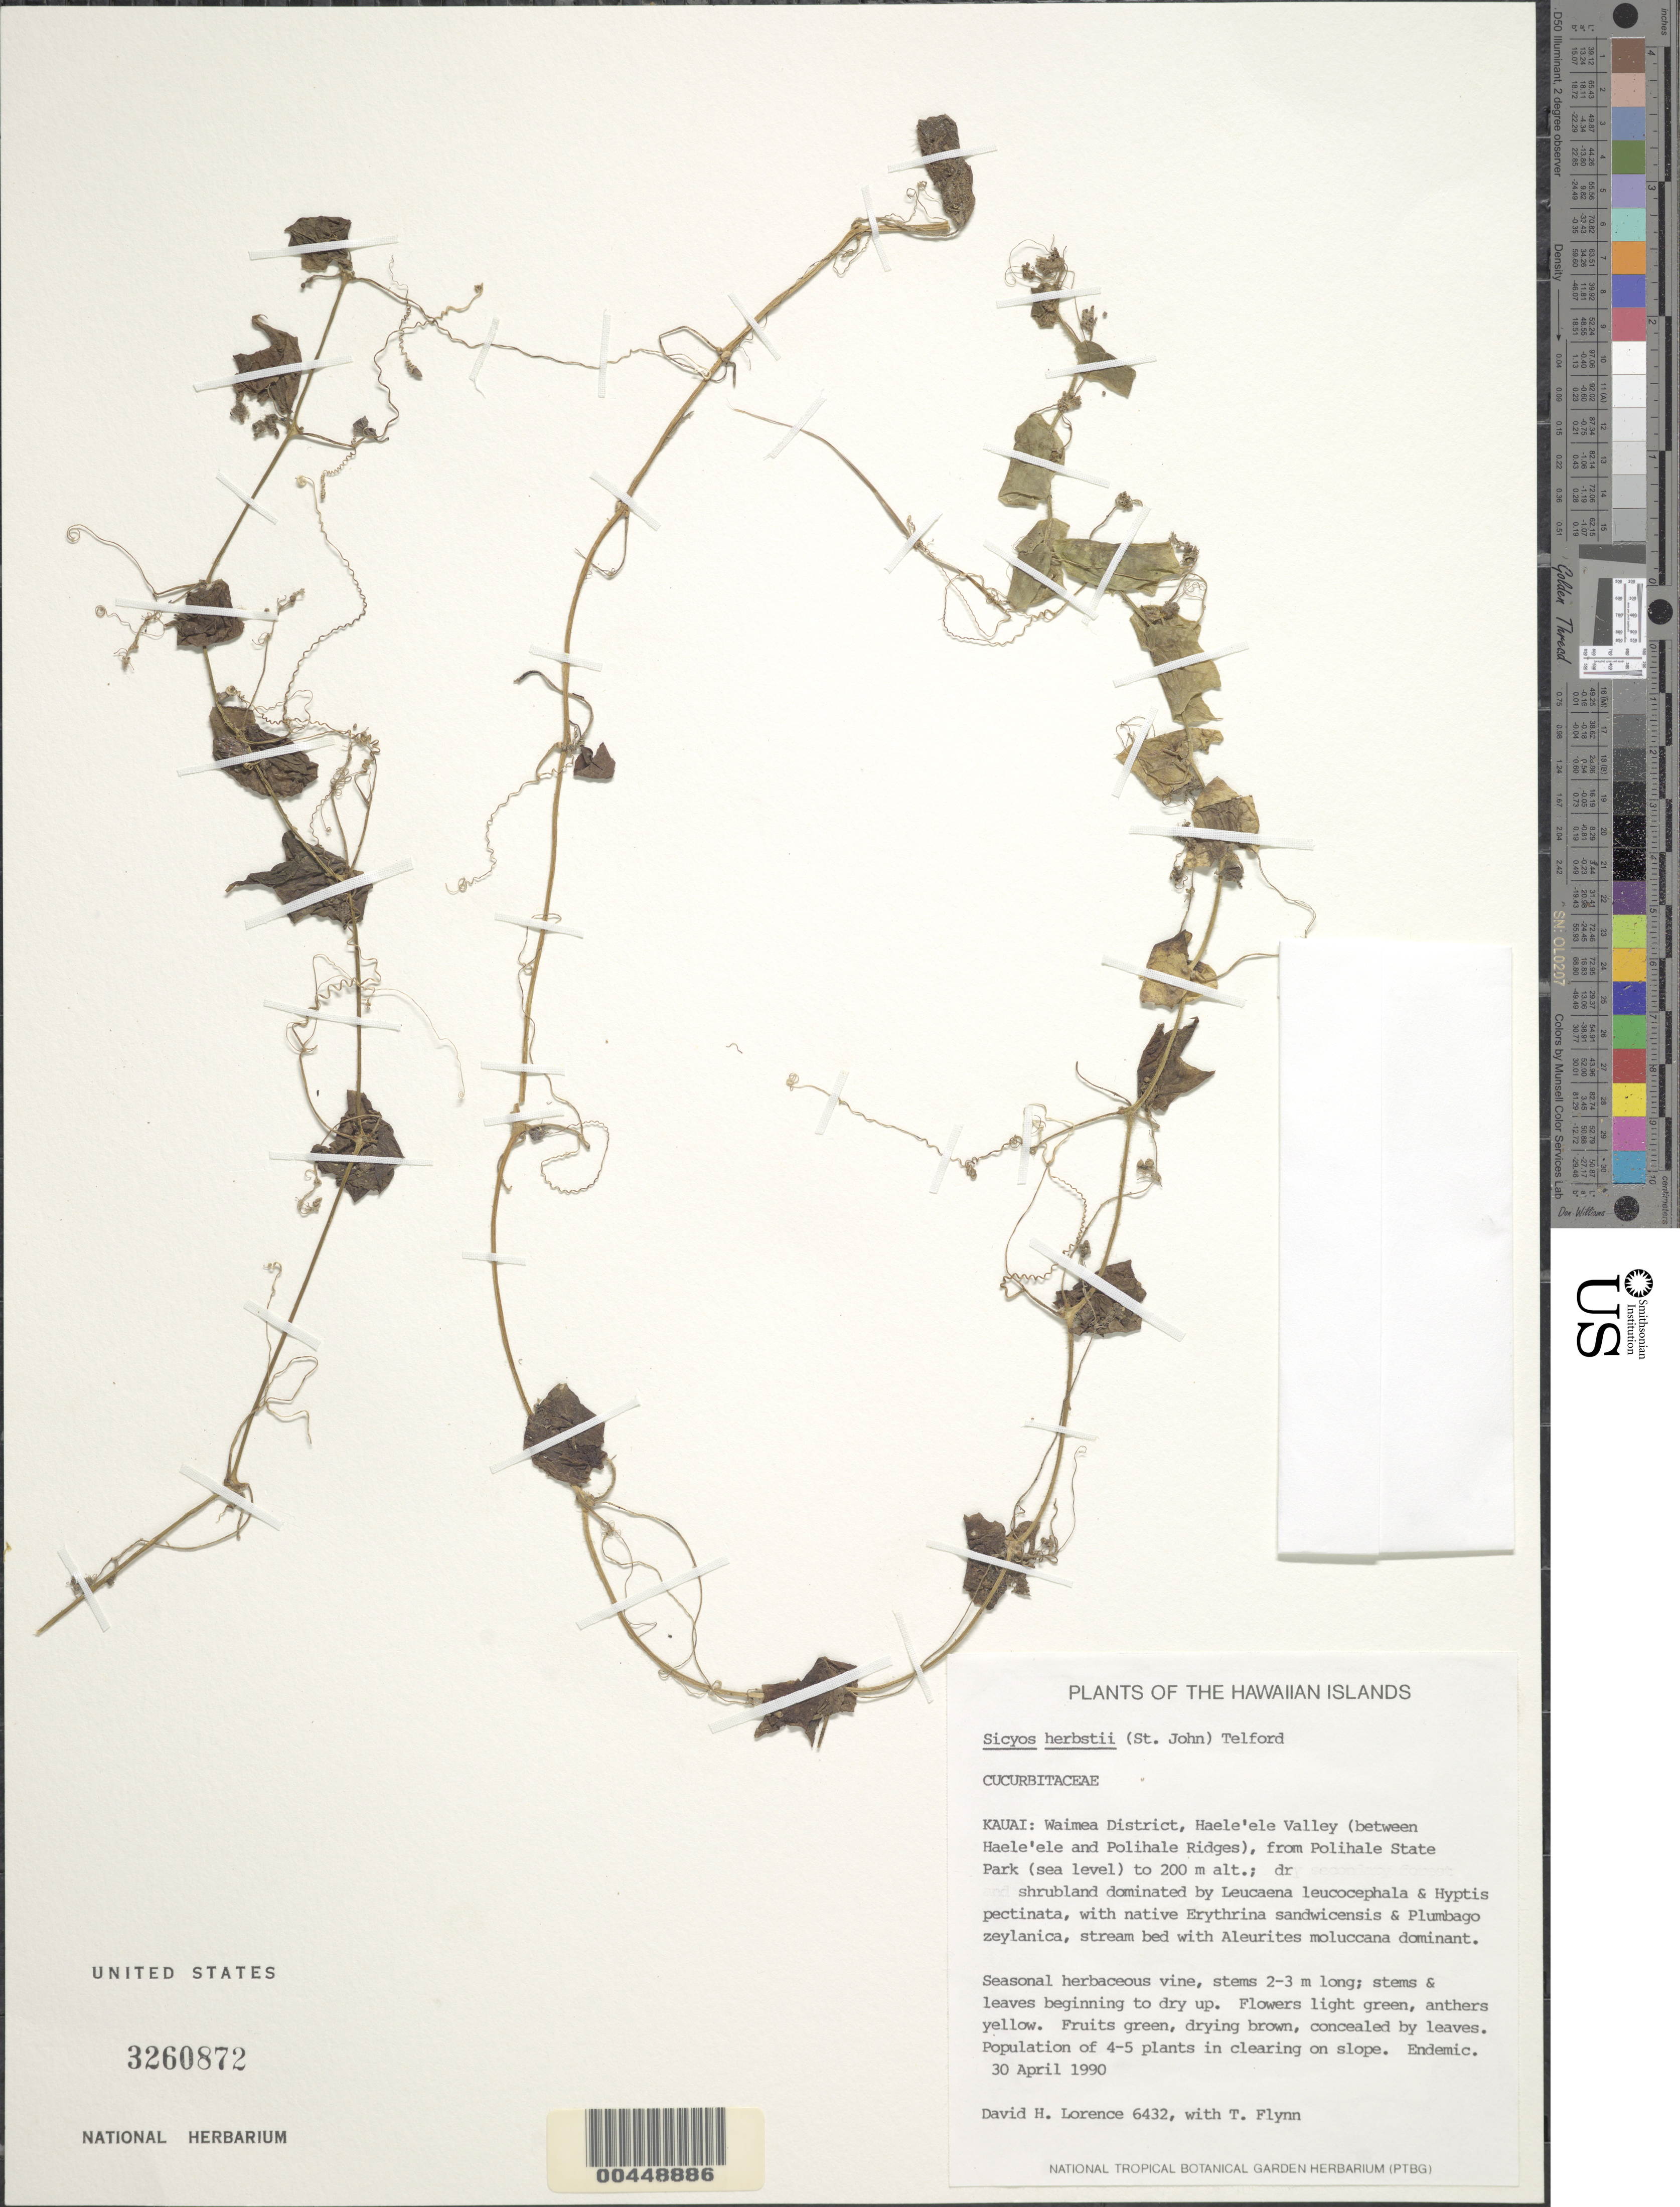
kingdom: Plantae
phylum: Tracheophyta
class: Magnoliopsida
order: Cucurbitales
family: Cucurbitaceae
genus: Sicyos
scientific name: Sicyos herbstii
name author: (H. St. John) Telford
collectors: D. Lorence & T. W. Flynn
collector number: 6432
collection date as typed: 30 Apr 1990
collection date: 1990-04-30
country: United States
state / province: Hawaii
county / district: Kauai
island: Kaua'i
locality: Waimea Dist., Haeleele Valley (between Haeleele and Polihale Ridges), from Polihale State Park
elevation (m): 0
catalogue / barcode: US 3260872